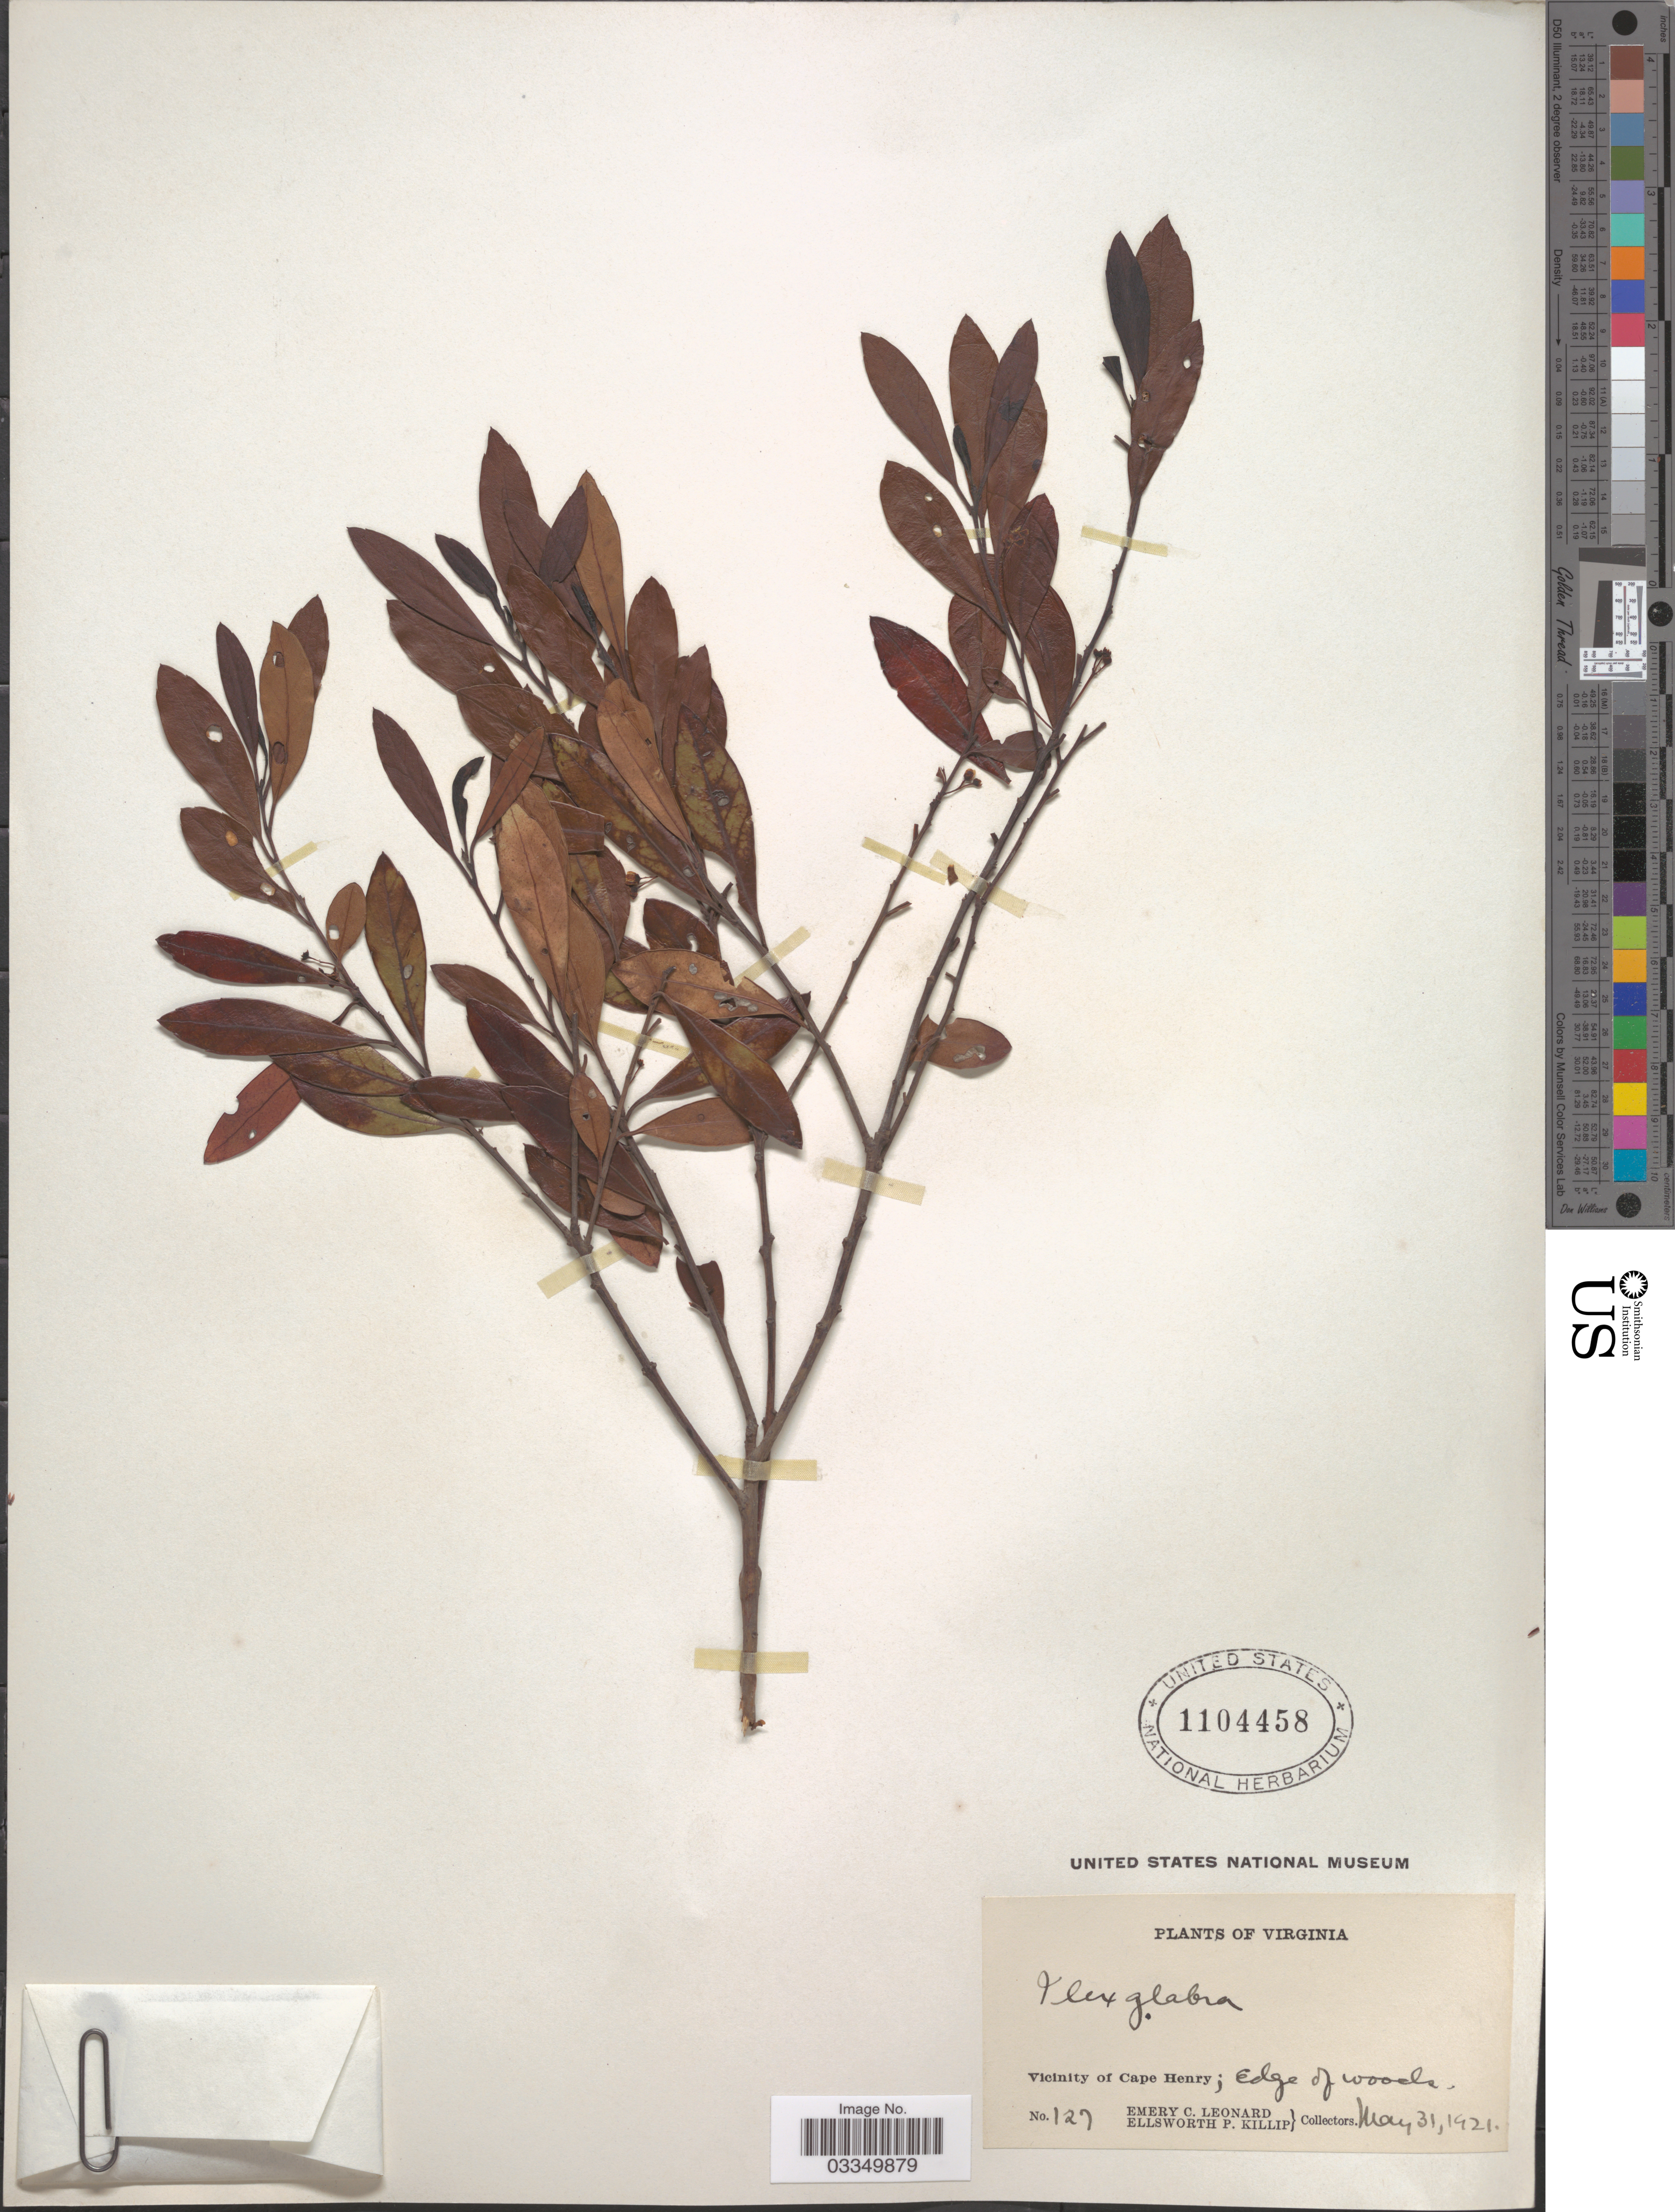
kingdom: Plantae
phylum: Tracheophyta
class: Magnoliopsida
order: Aquifoliales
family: Aquifoliaceae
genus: Ilex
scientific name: Ilex glabra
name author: (L.) A. Gray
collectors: E. C. Leonard & E. P. Killip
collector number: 127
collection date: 1921-05-31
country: United States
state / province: Virginia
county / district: City of Virginia Beach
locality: Vicinity of Cape Henry.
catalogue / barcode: US 1104458